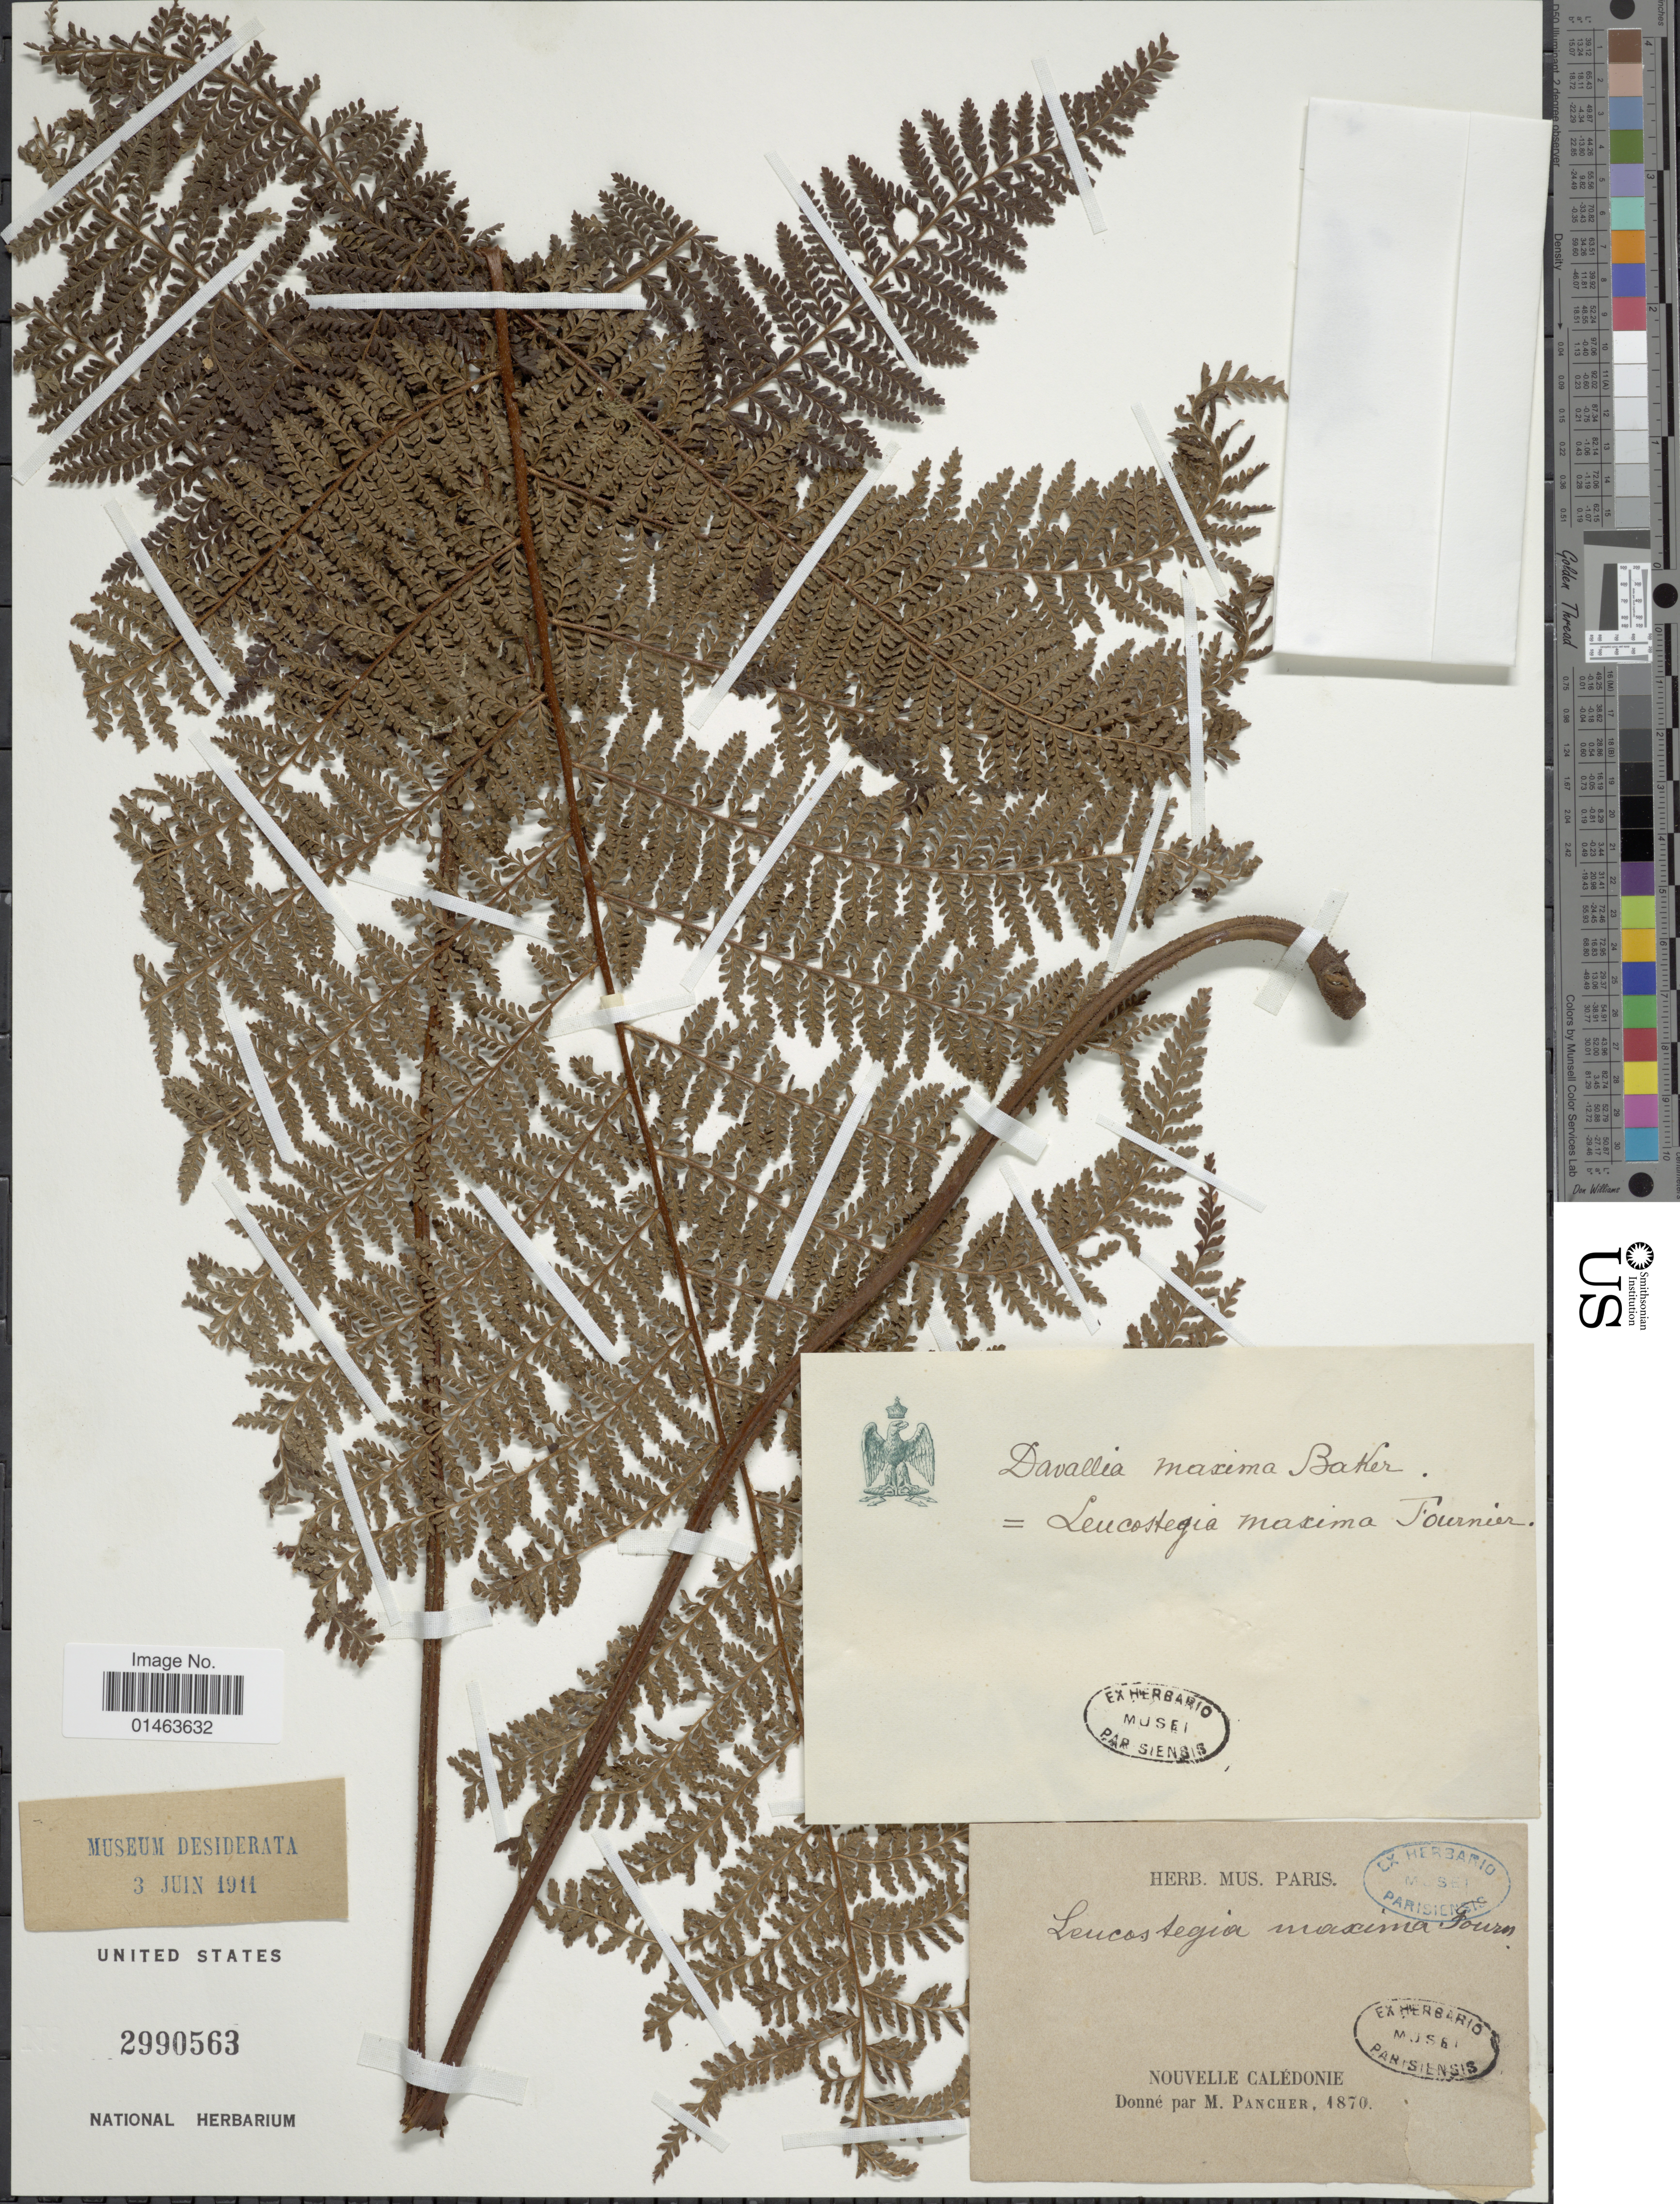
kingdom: Plantae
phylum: Tracheophyta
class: Polypodiopsida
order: Polypodiales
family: Dennstaedtiaceae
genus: Oenotrichia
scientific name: Oenotrichia maxima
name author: (E. Fourn.) Copel.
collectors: M. Pancher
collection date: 1870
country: New Caledonia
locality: Nouvelle Caledonie.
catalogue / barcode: US 2990563